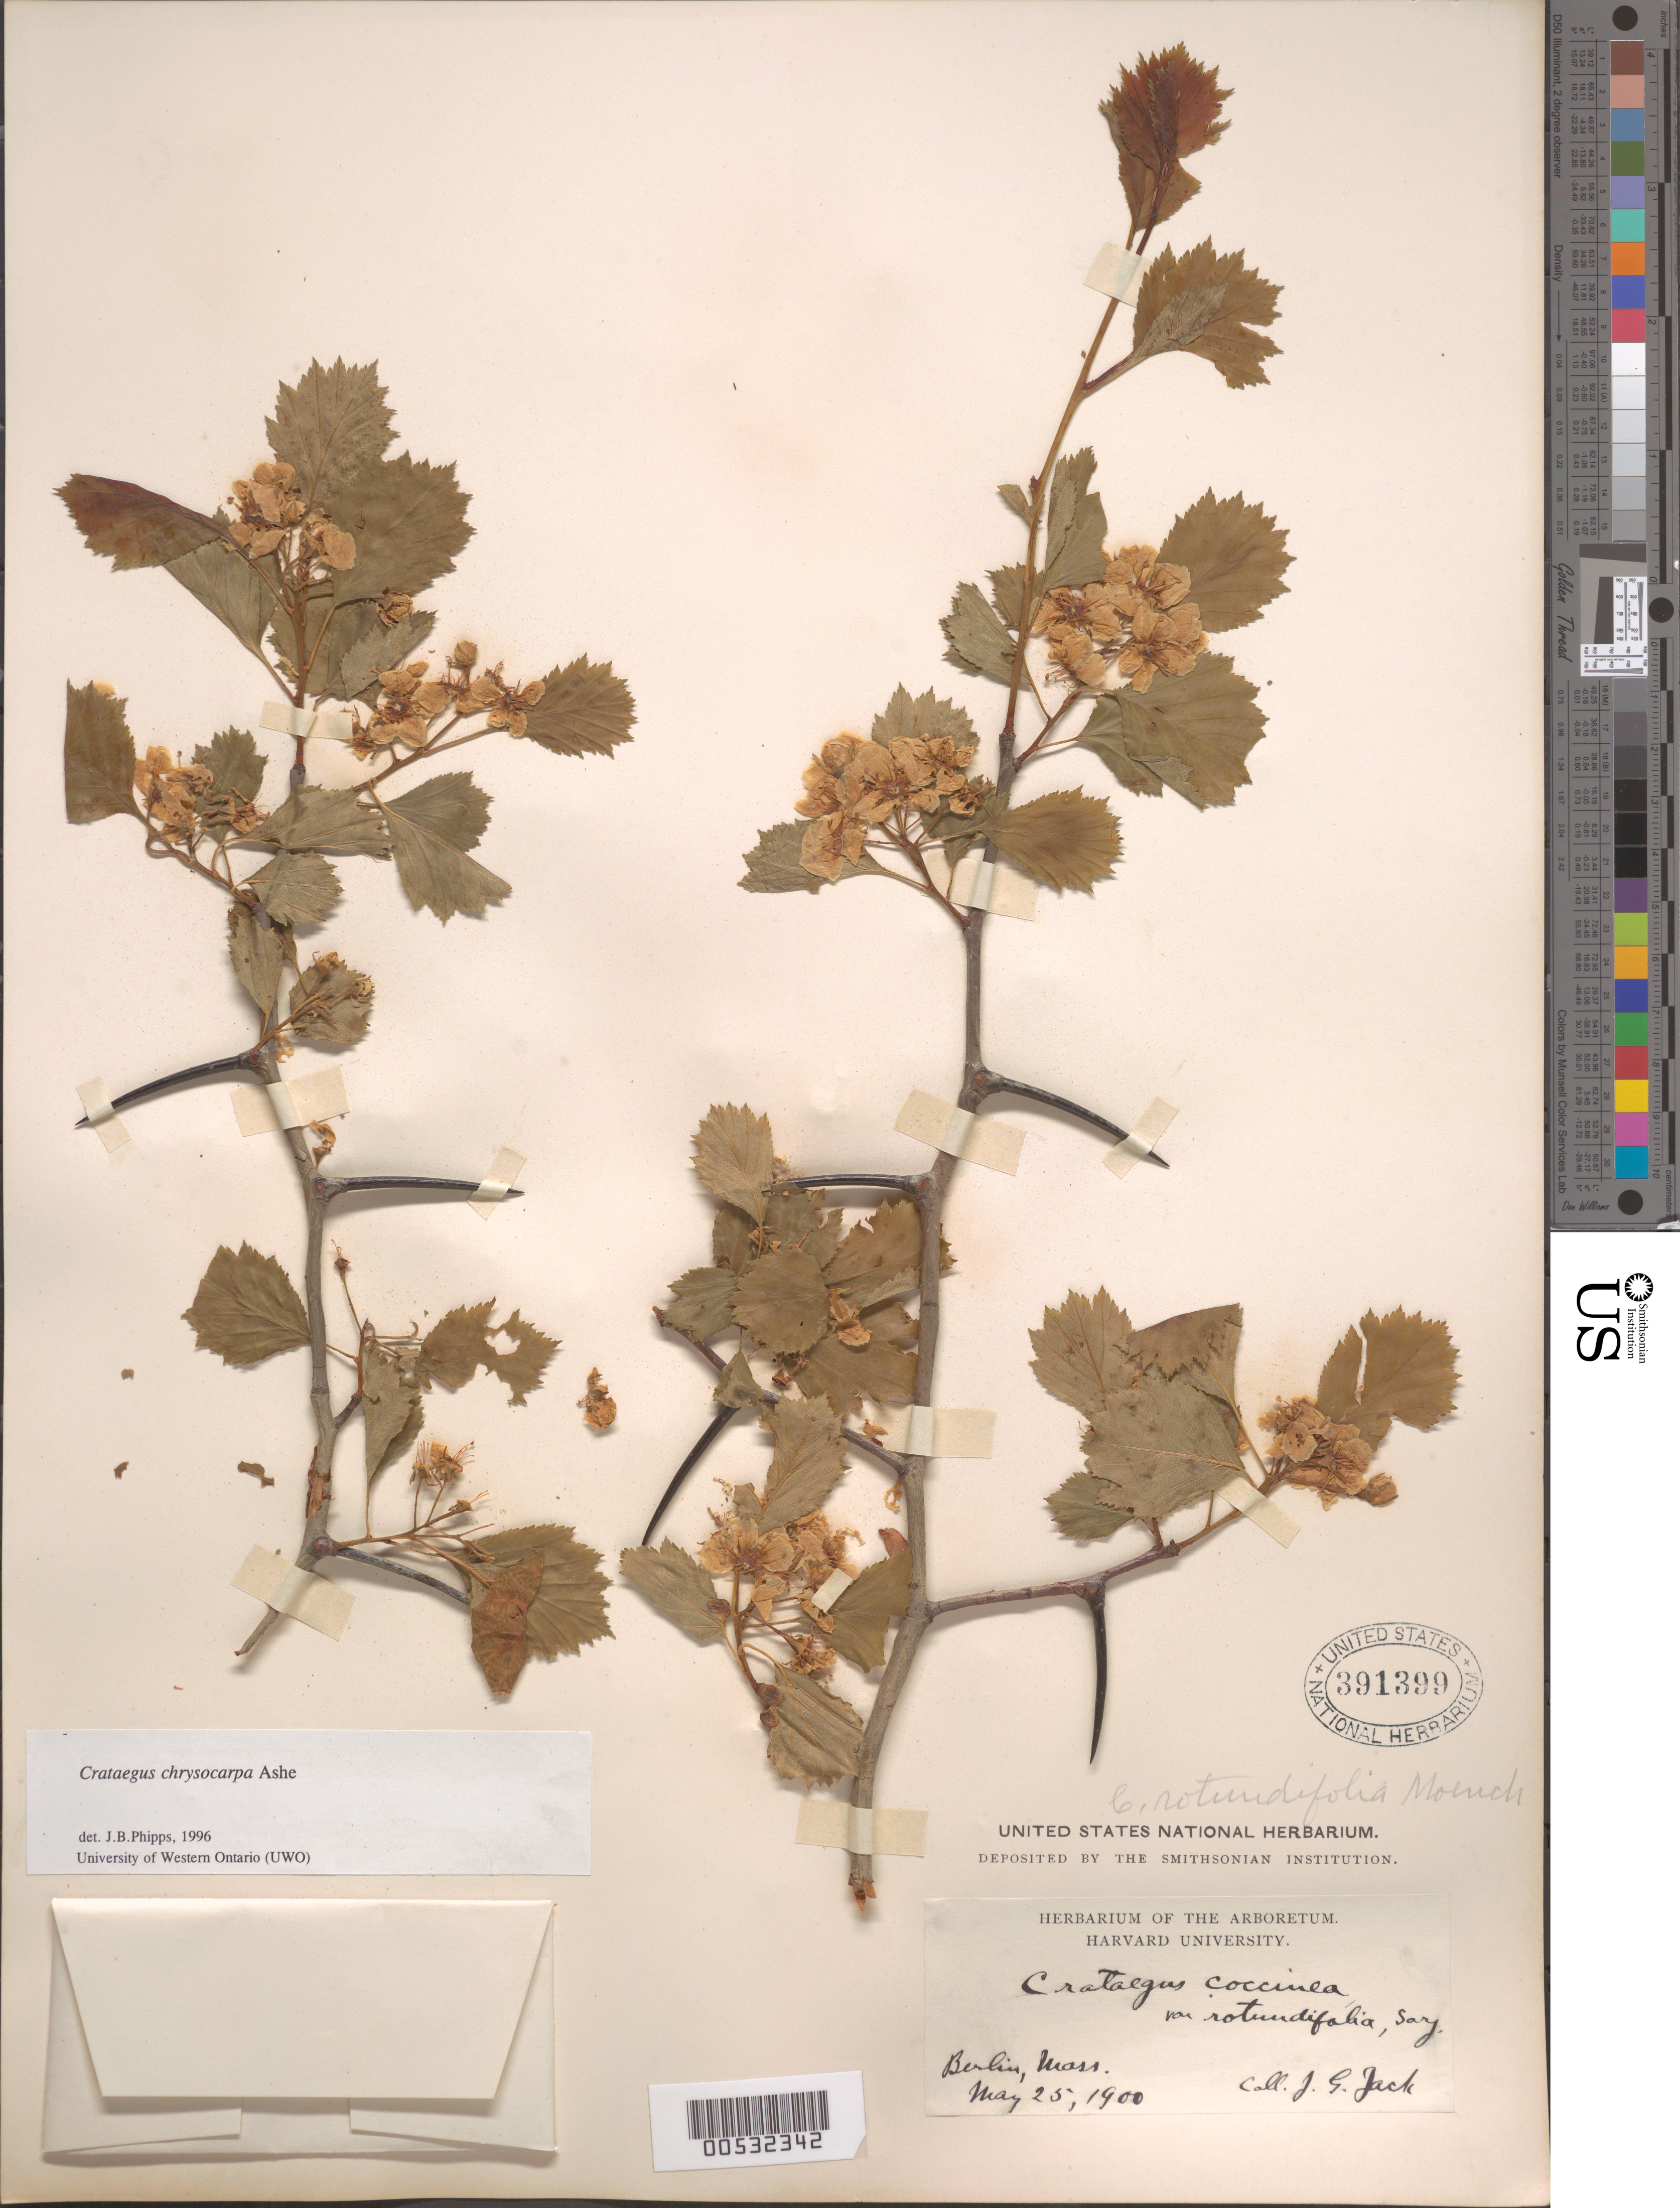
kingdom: Plantae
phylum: Tracheophyta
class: Magnoliopsida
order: Rosales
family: Rosaceae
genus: Crataegus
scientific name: Crataegus chrysocarpa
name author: Ashe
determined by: Phipps, James B., (UWO), University of Western Ontario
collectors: J. G. Jack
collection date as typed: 25 May 1900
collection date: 1900-05-25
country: United States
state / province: Massachusetts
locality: Berlin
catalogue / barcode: US 391399